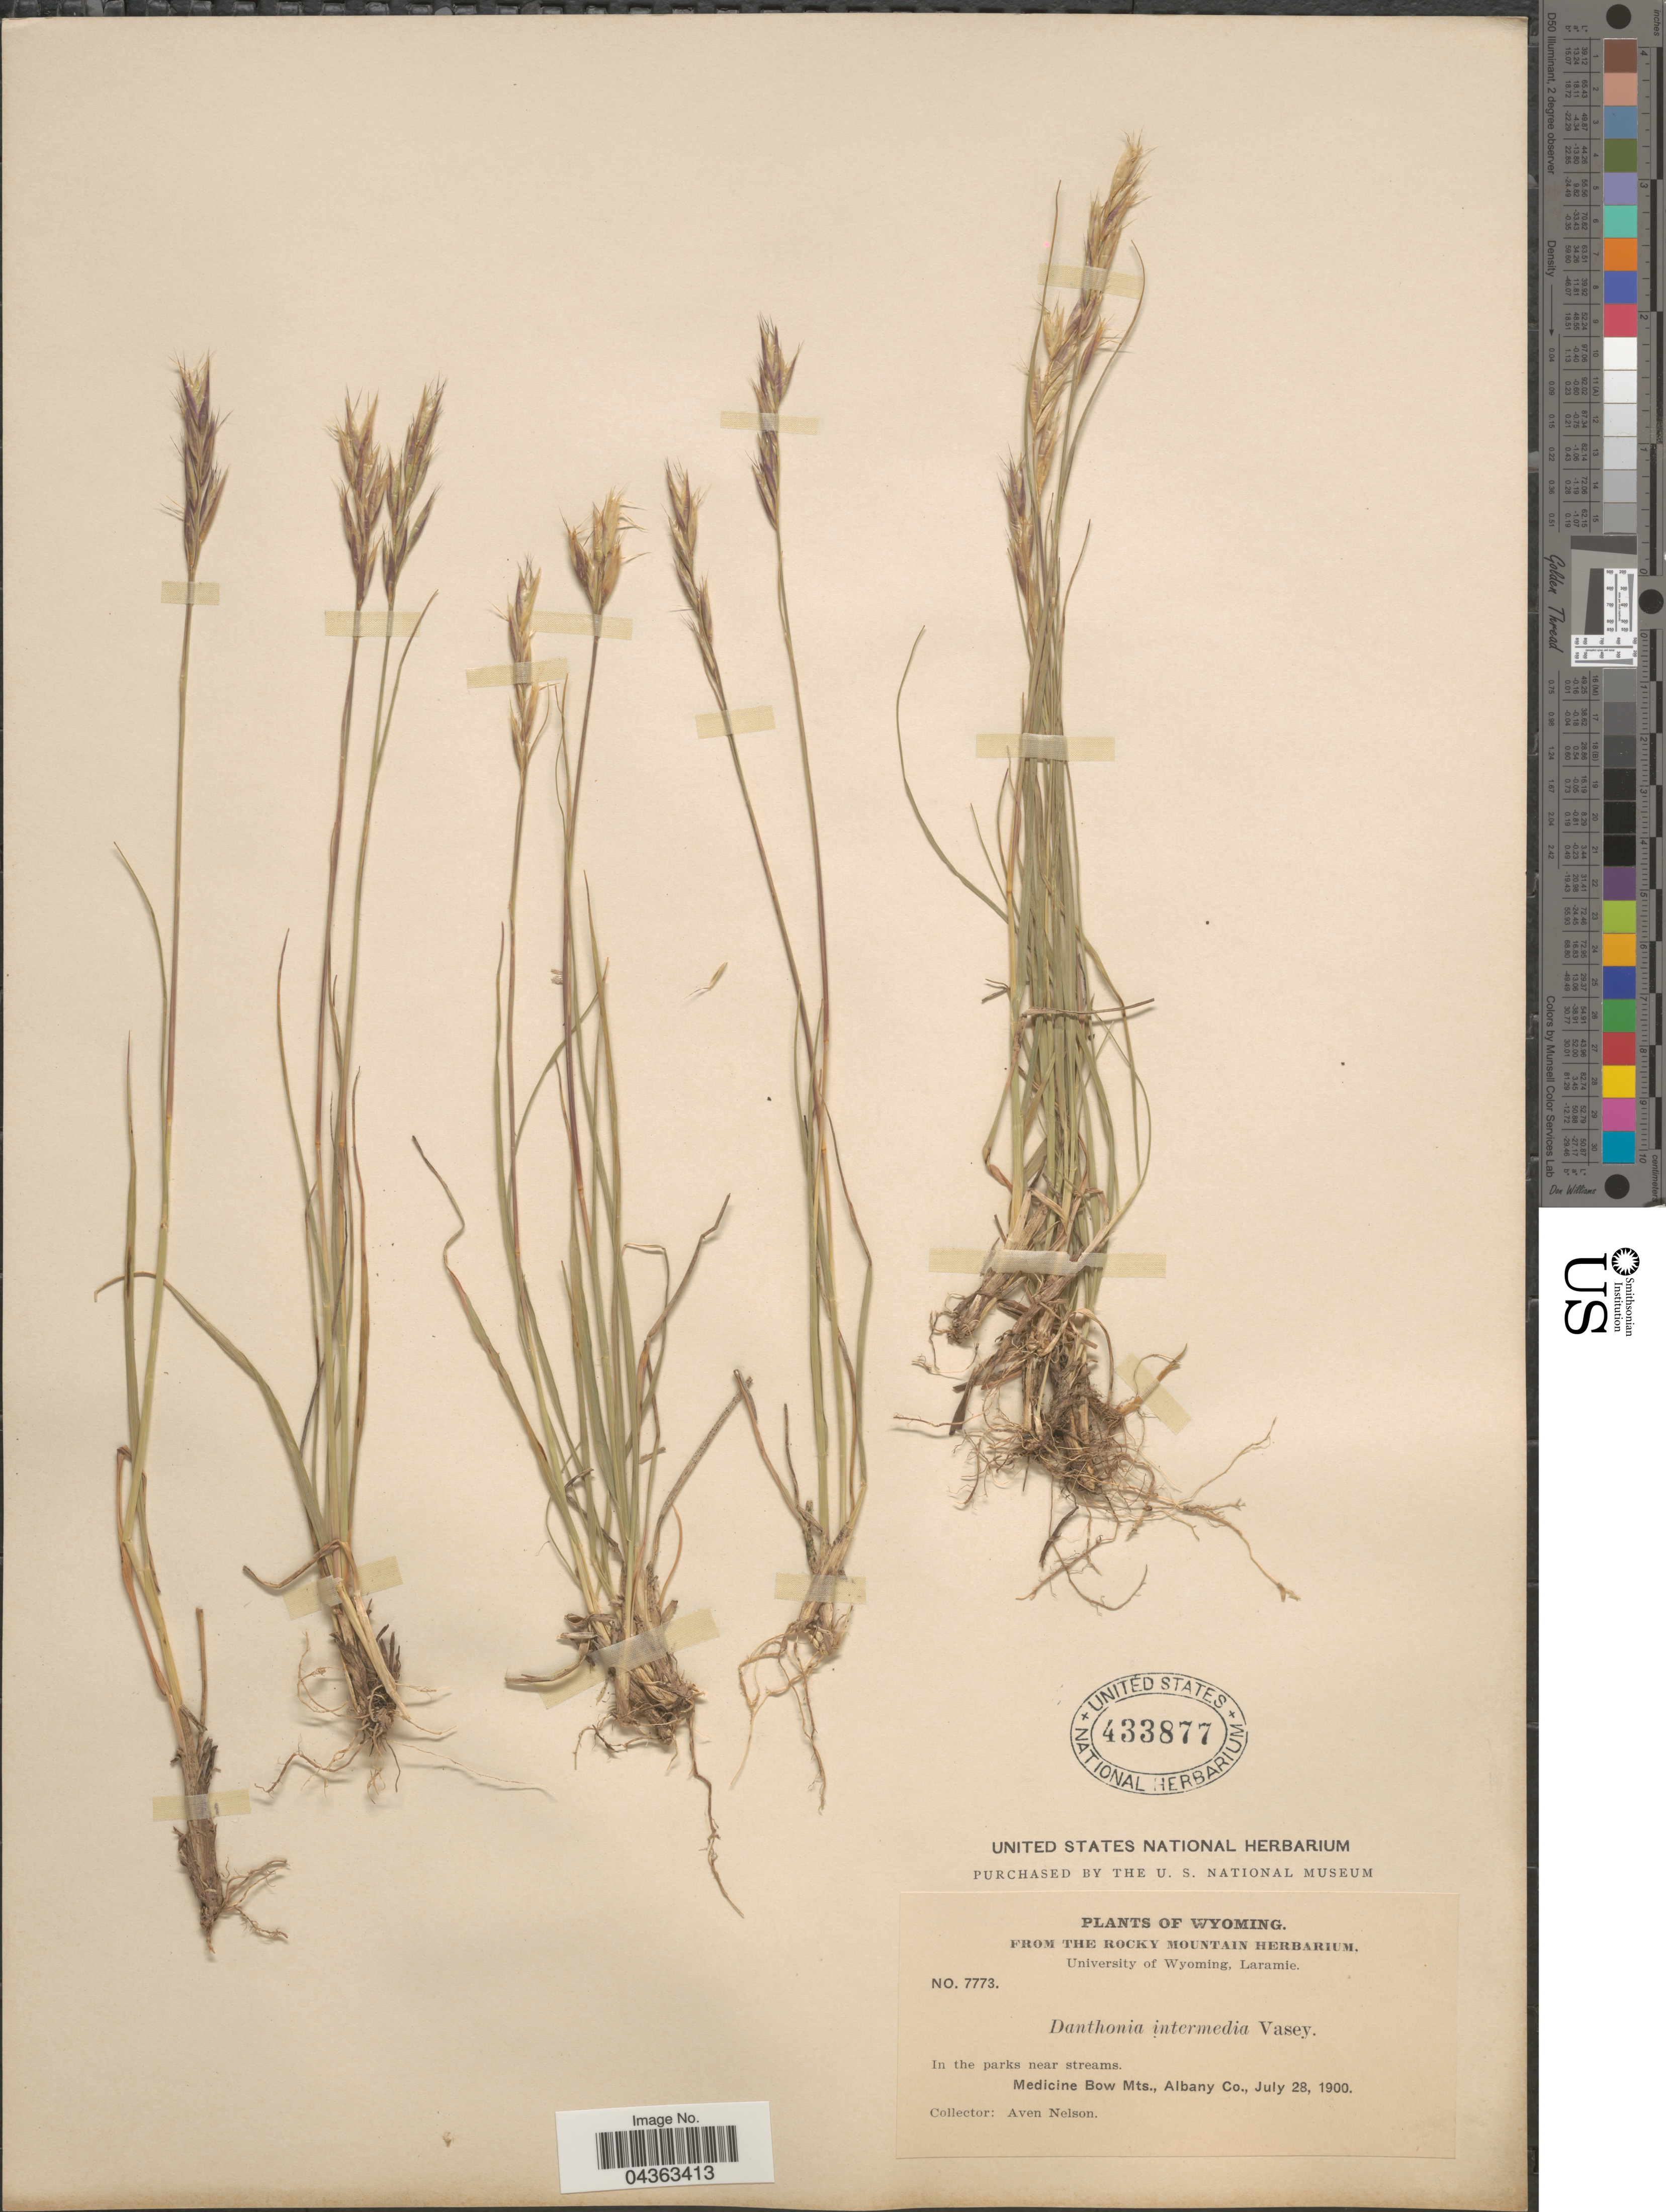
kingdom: Plantae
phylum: Tracheophyta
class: Liliopsida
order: Poales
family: Poaceae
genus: Danthonia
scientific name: Danthonia intermedia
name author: Vasey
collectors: A. Nelson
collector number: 7773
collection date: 1900-07-28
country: United States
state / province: Wyoming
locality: In the parks near streams. Medicine Bow Mts., Albany Co.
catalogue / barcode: US 433877